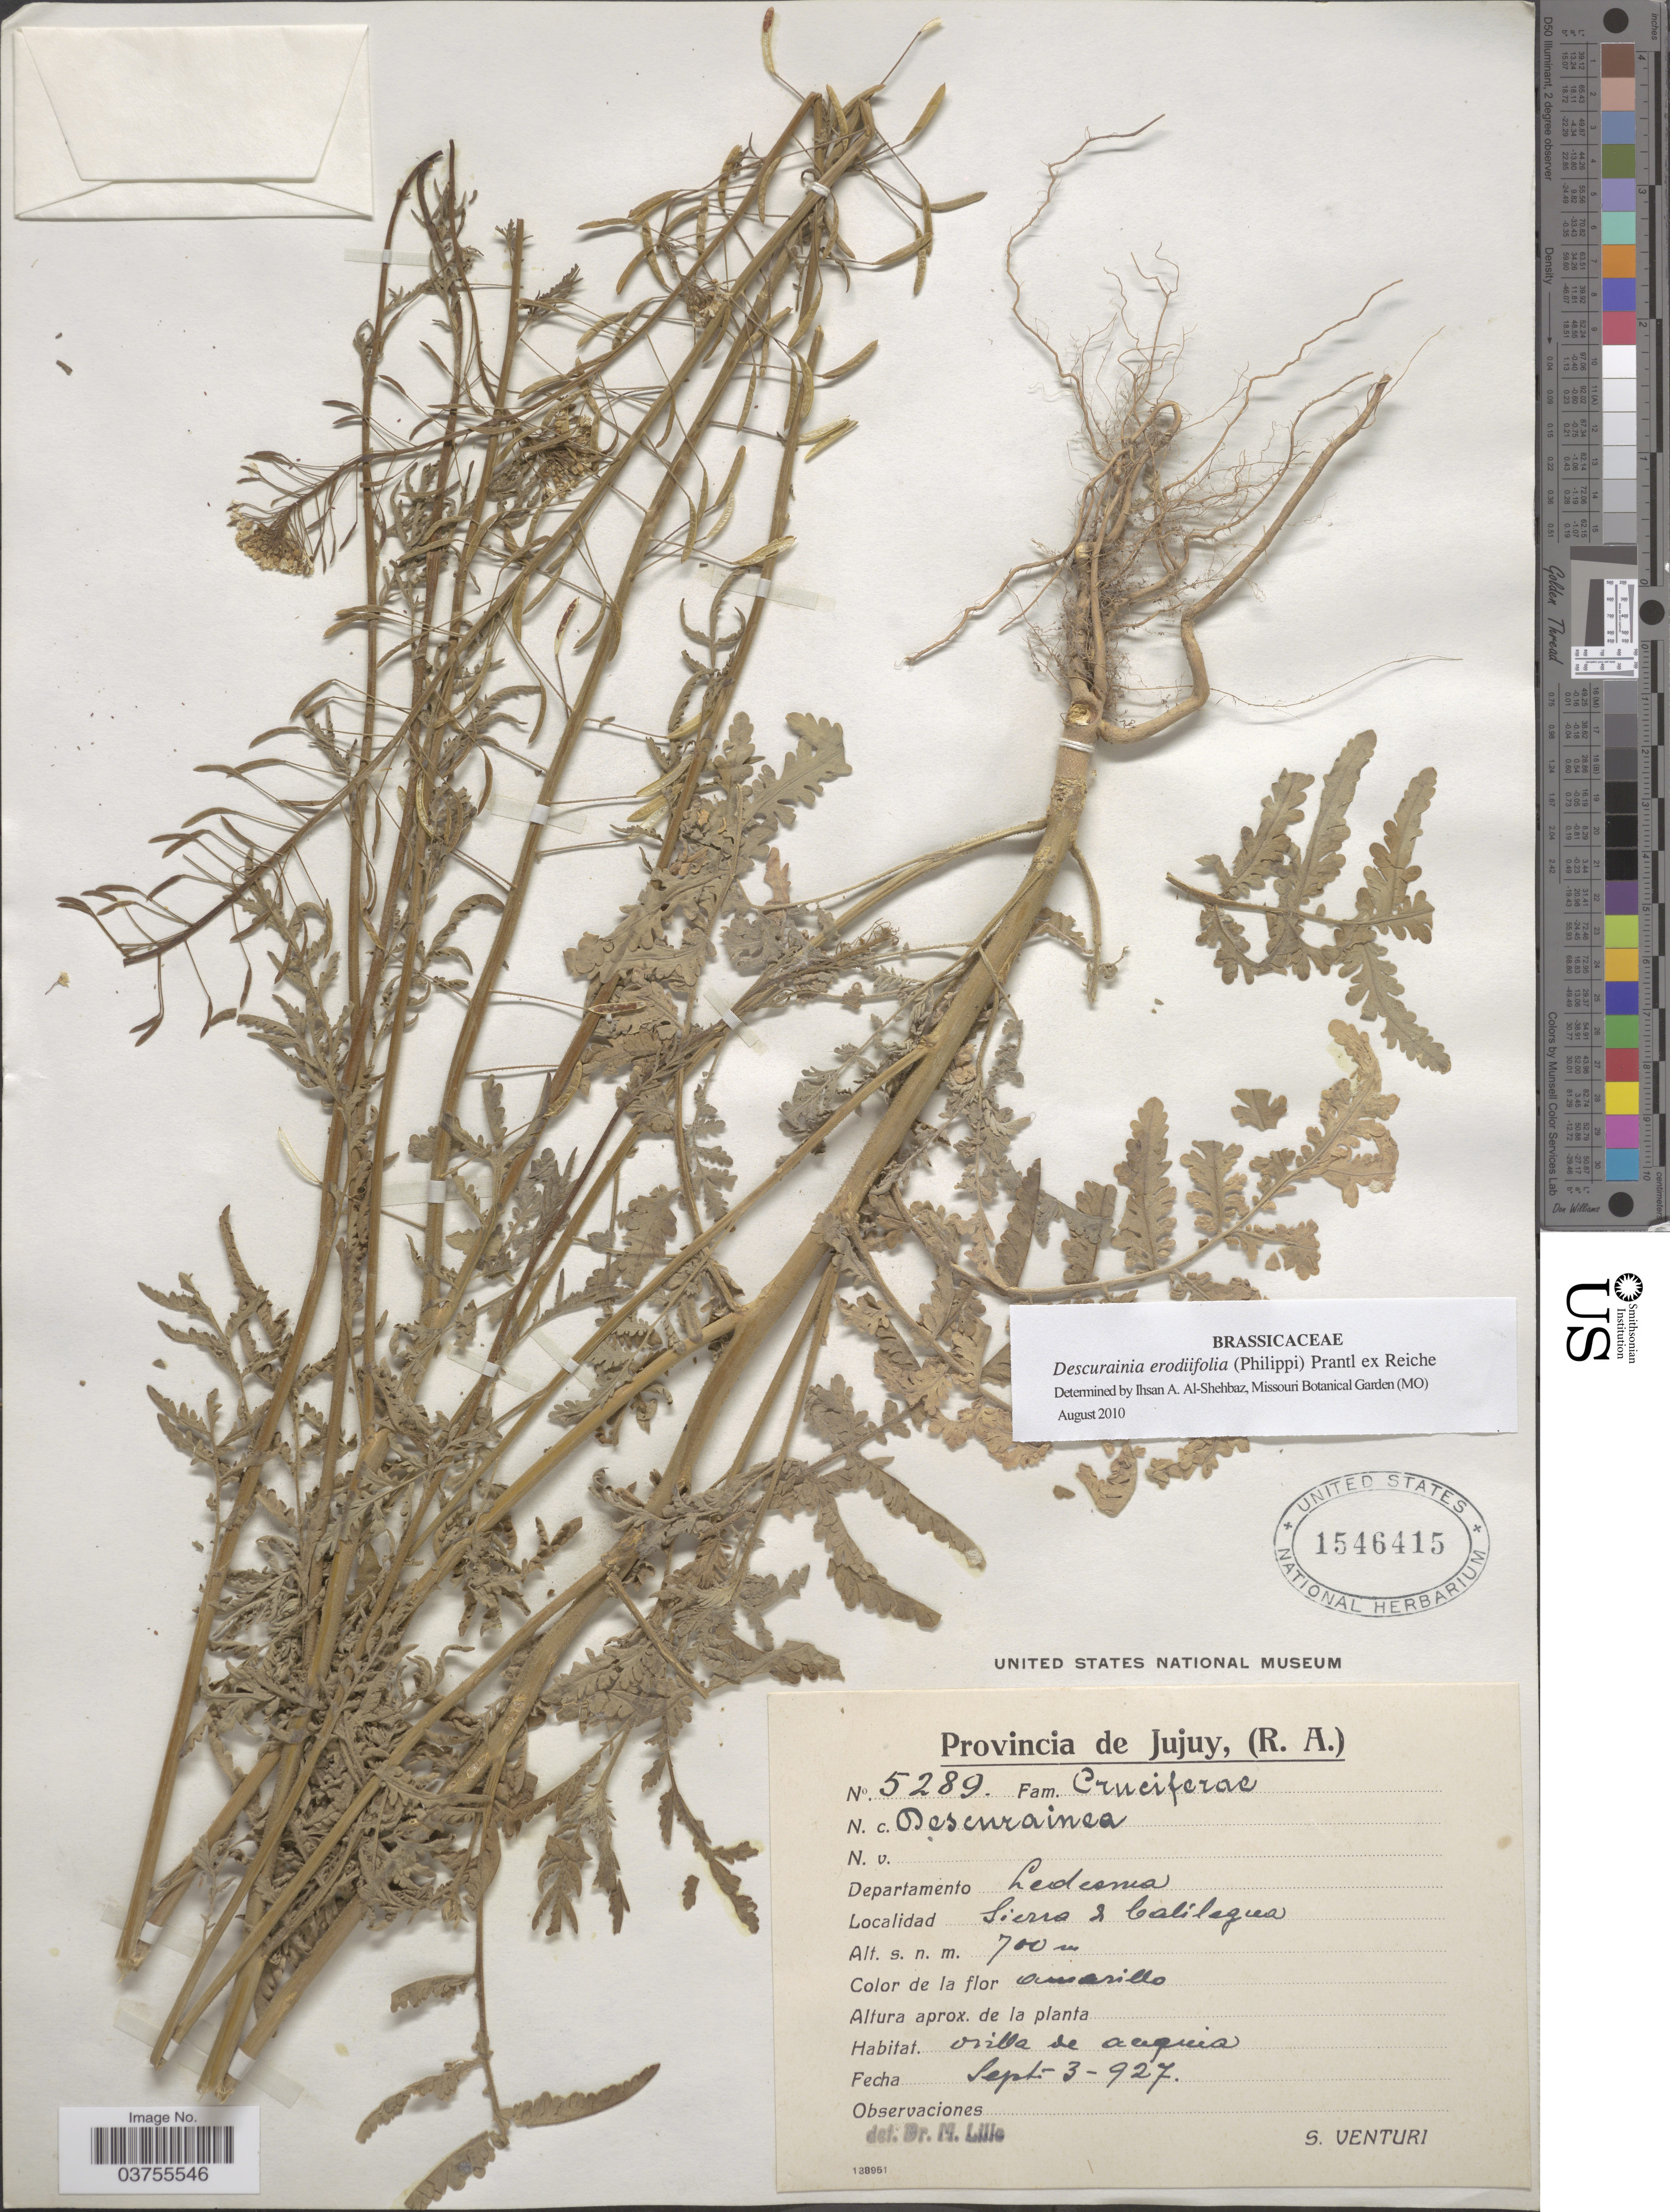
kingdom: Plantae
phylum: Tracheophyta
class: Magnoliopsida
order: Brassicales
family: Brassicaceae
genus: Descurainia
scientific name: Descurainia erodiifolia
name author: (Phil. & C.A. Mey.) Prantl ex Reiche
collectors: S. Venturi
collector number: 5289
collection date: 1927-09-03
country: Argentina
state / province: Jujuy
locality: Departamento: Ledesma. Sierra & Calilegua.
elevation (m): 700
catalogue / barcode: US 1546415